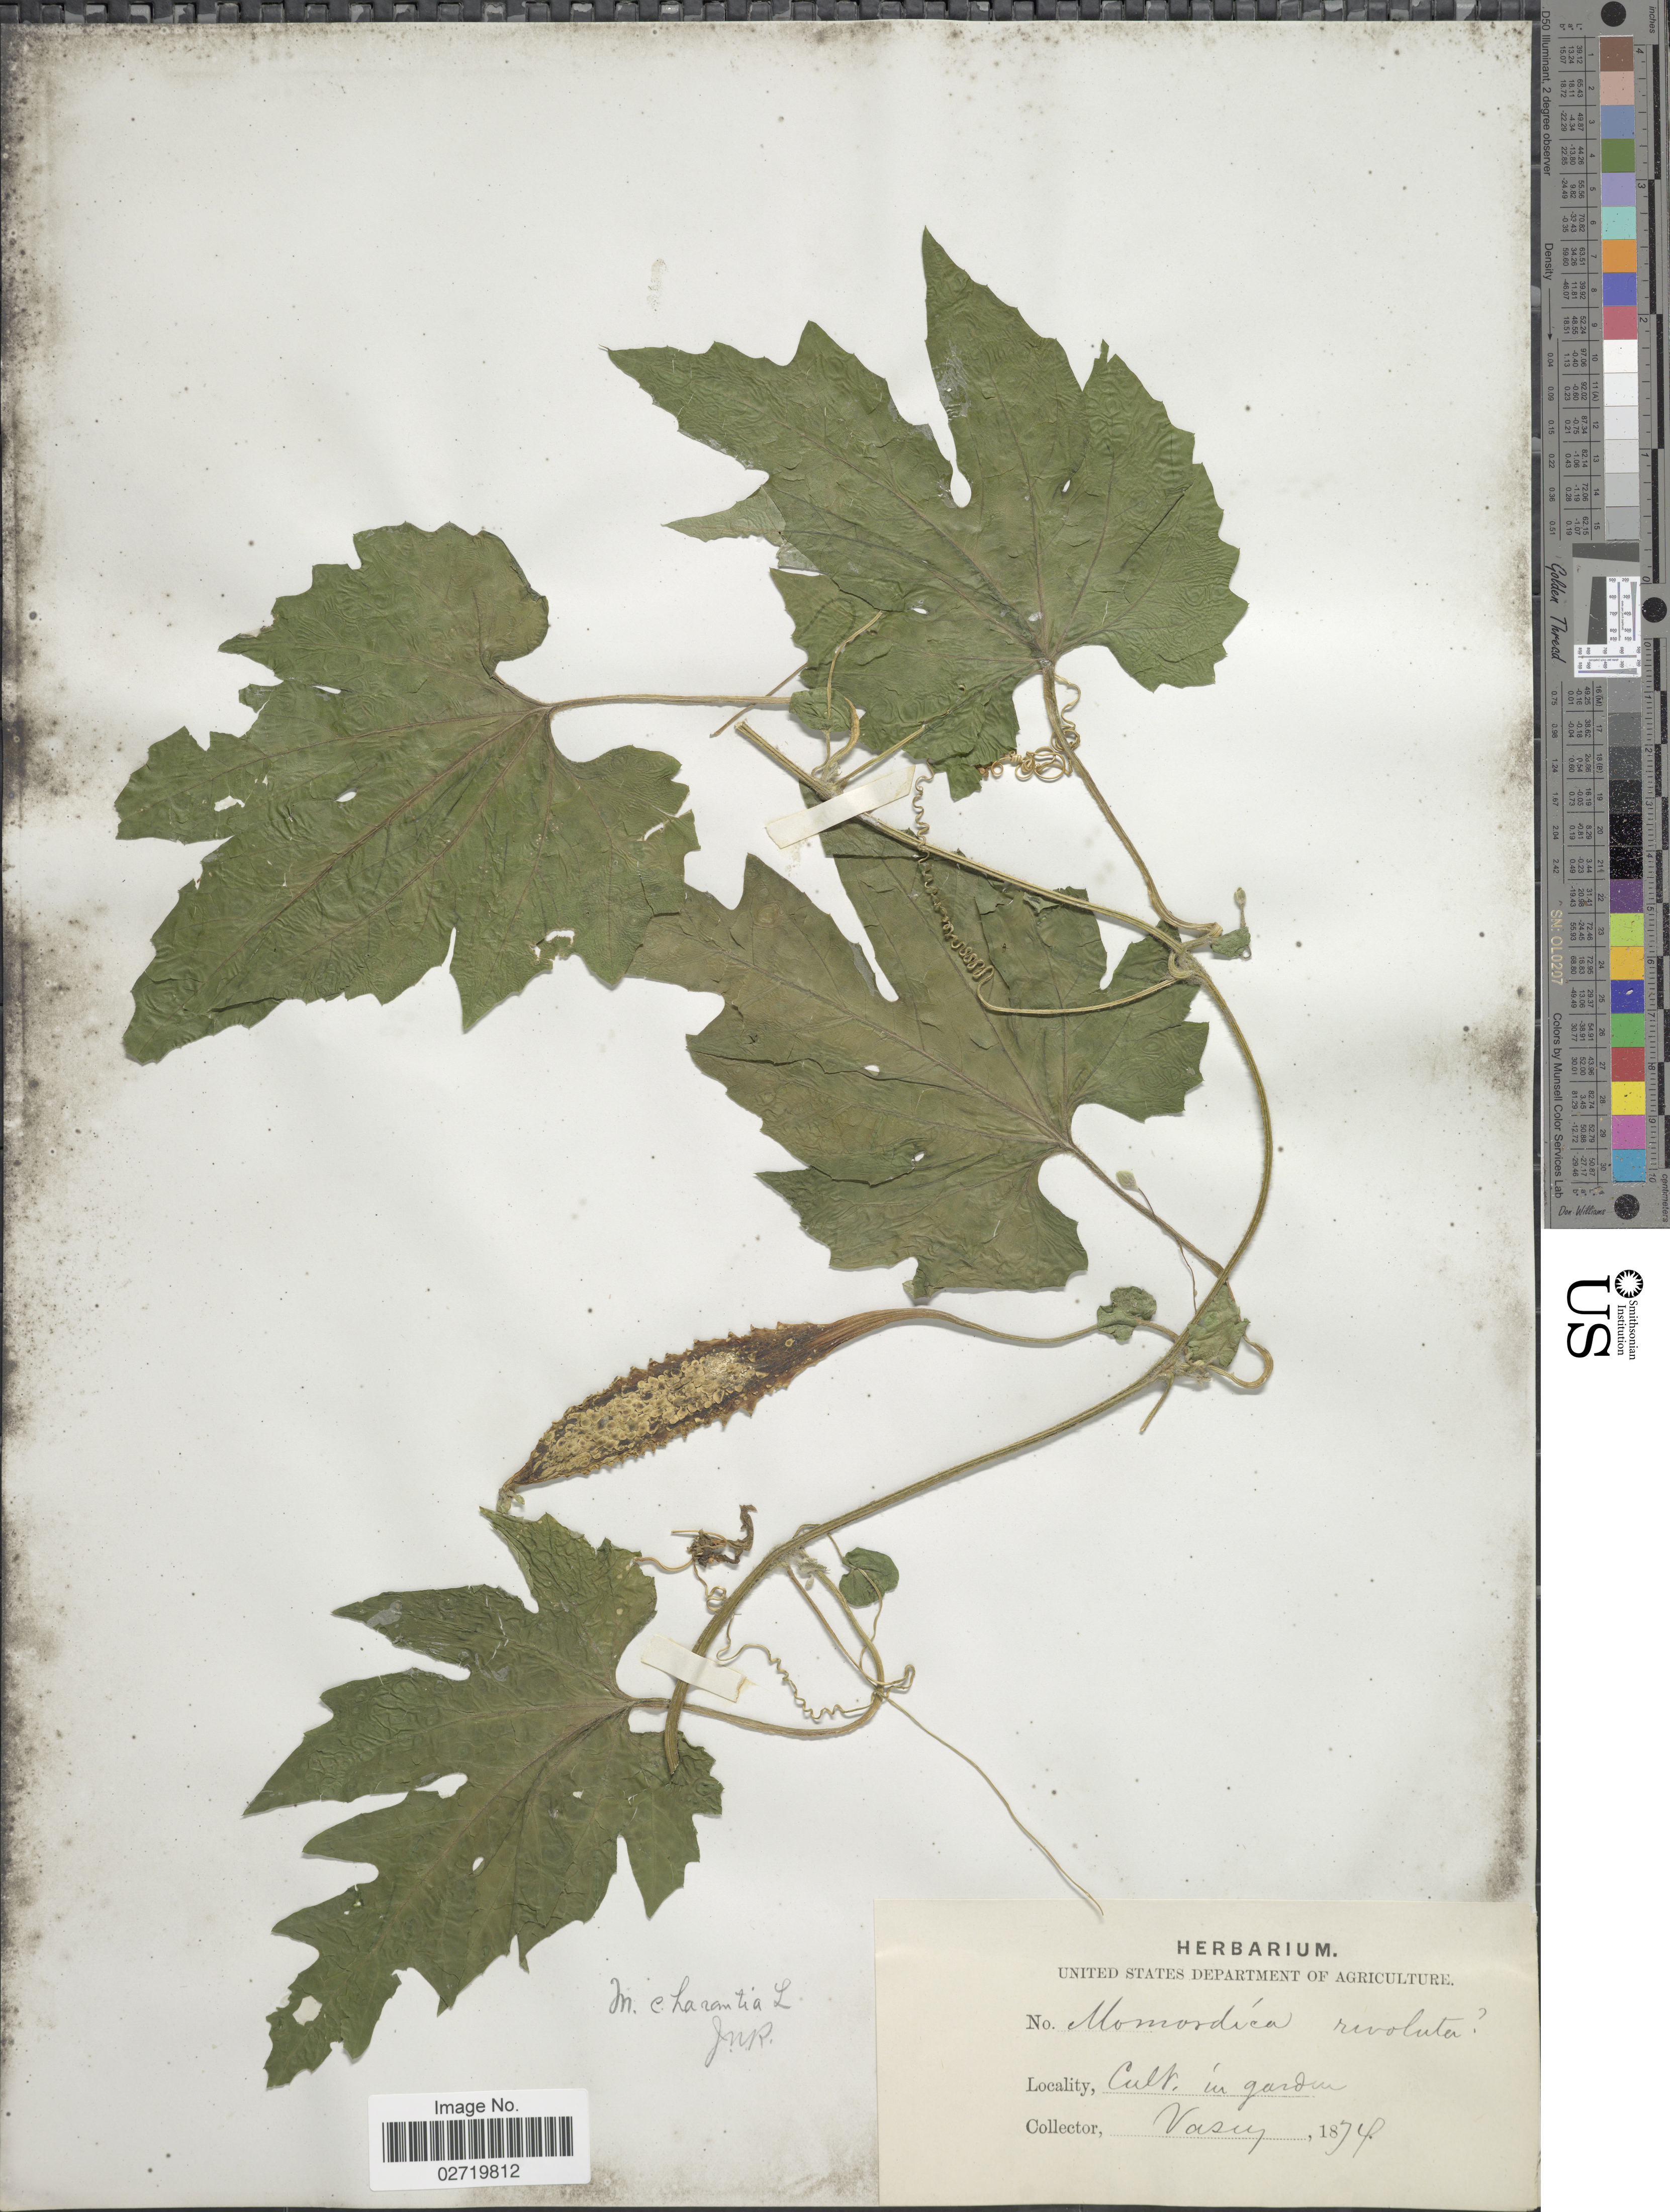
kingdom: Plantae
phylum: Tracheophyta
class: Magnoliopsida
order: Cucurbitales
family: Cucurbitaceae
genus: Momordica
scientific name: Momordica charantia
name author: L.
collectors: Vasey, --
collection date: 1874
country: United States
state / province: District of Columbia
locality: Cult. in garden. [United States Department of Agriculture]